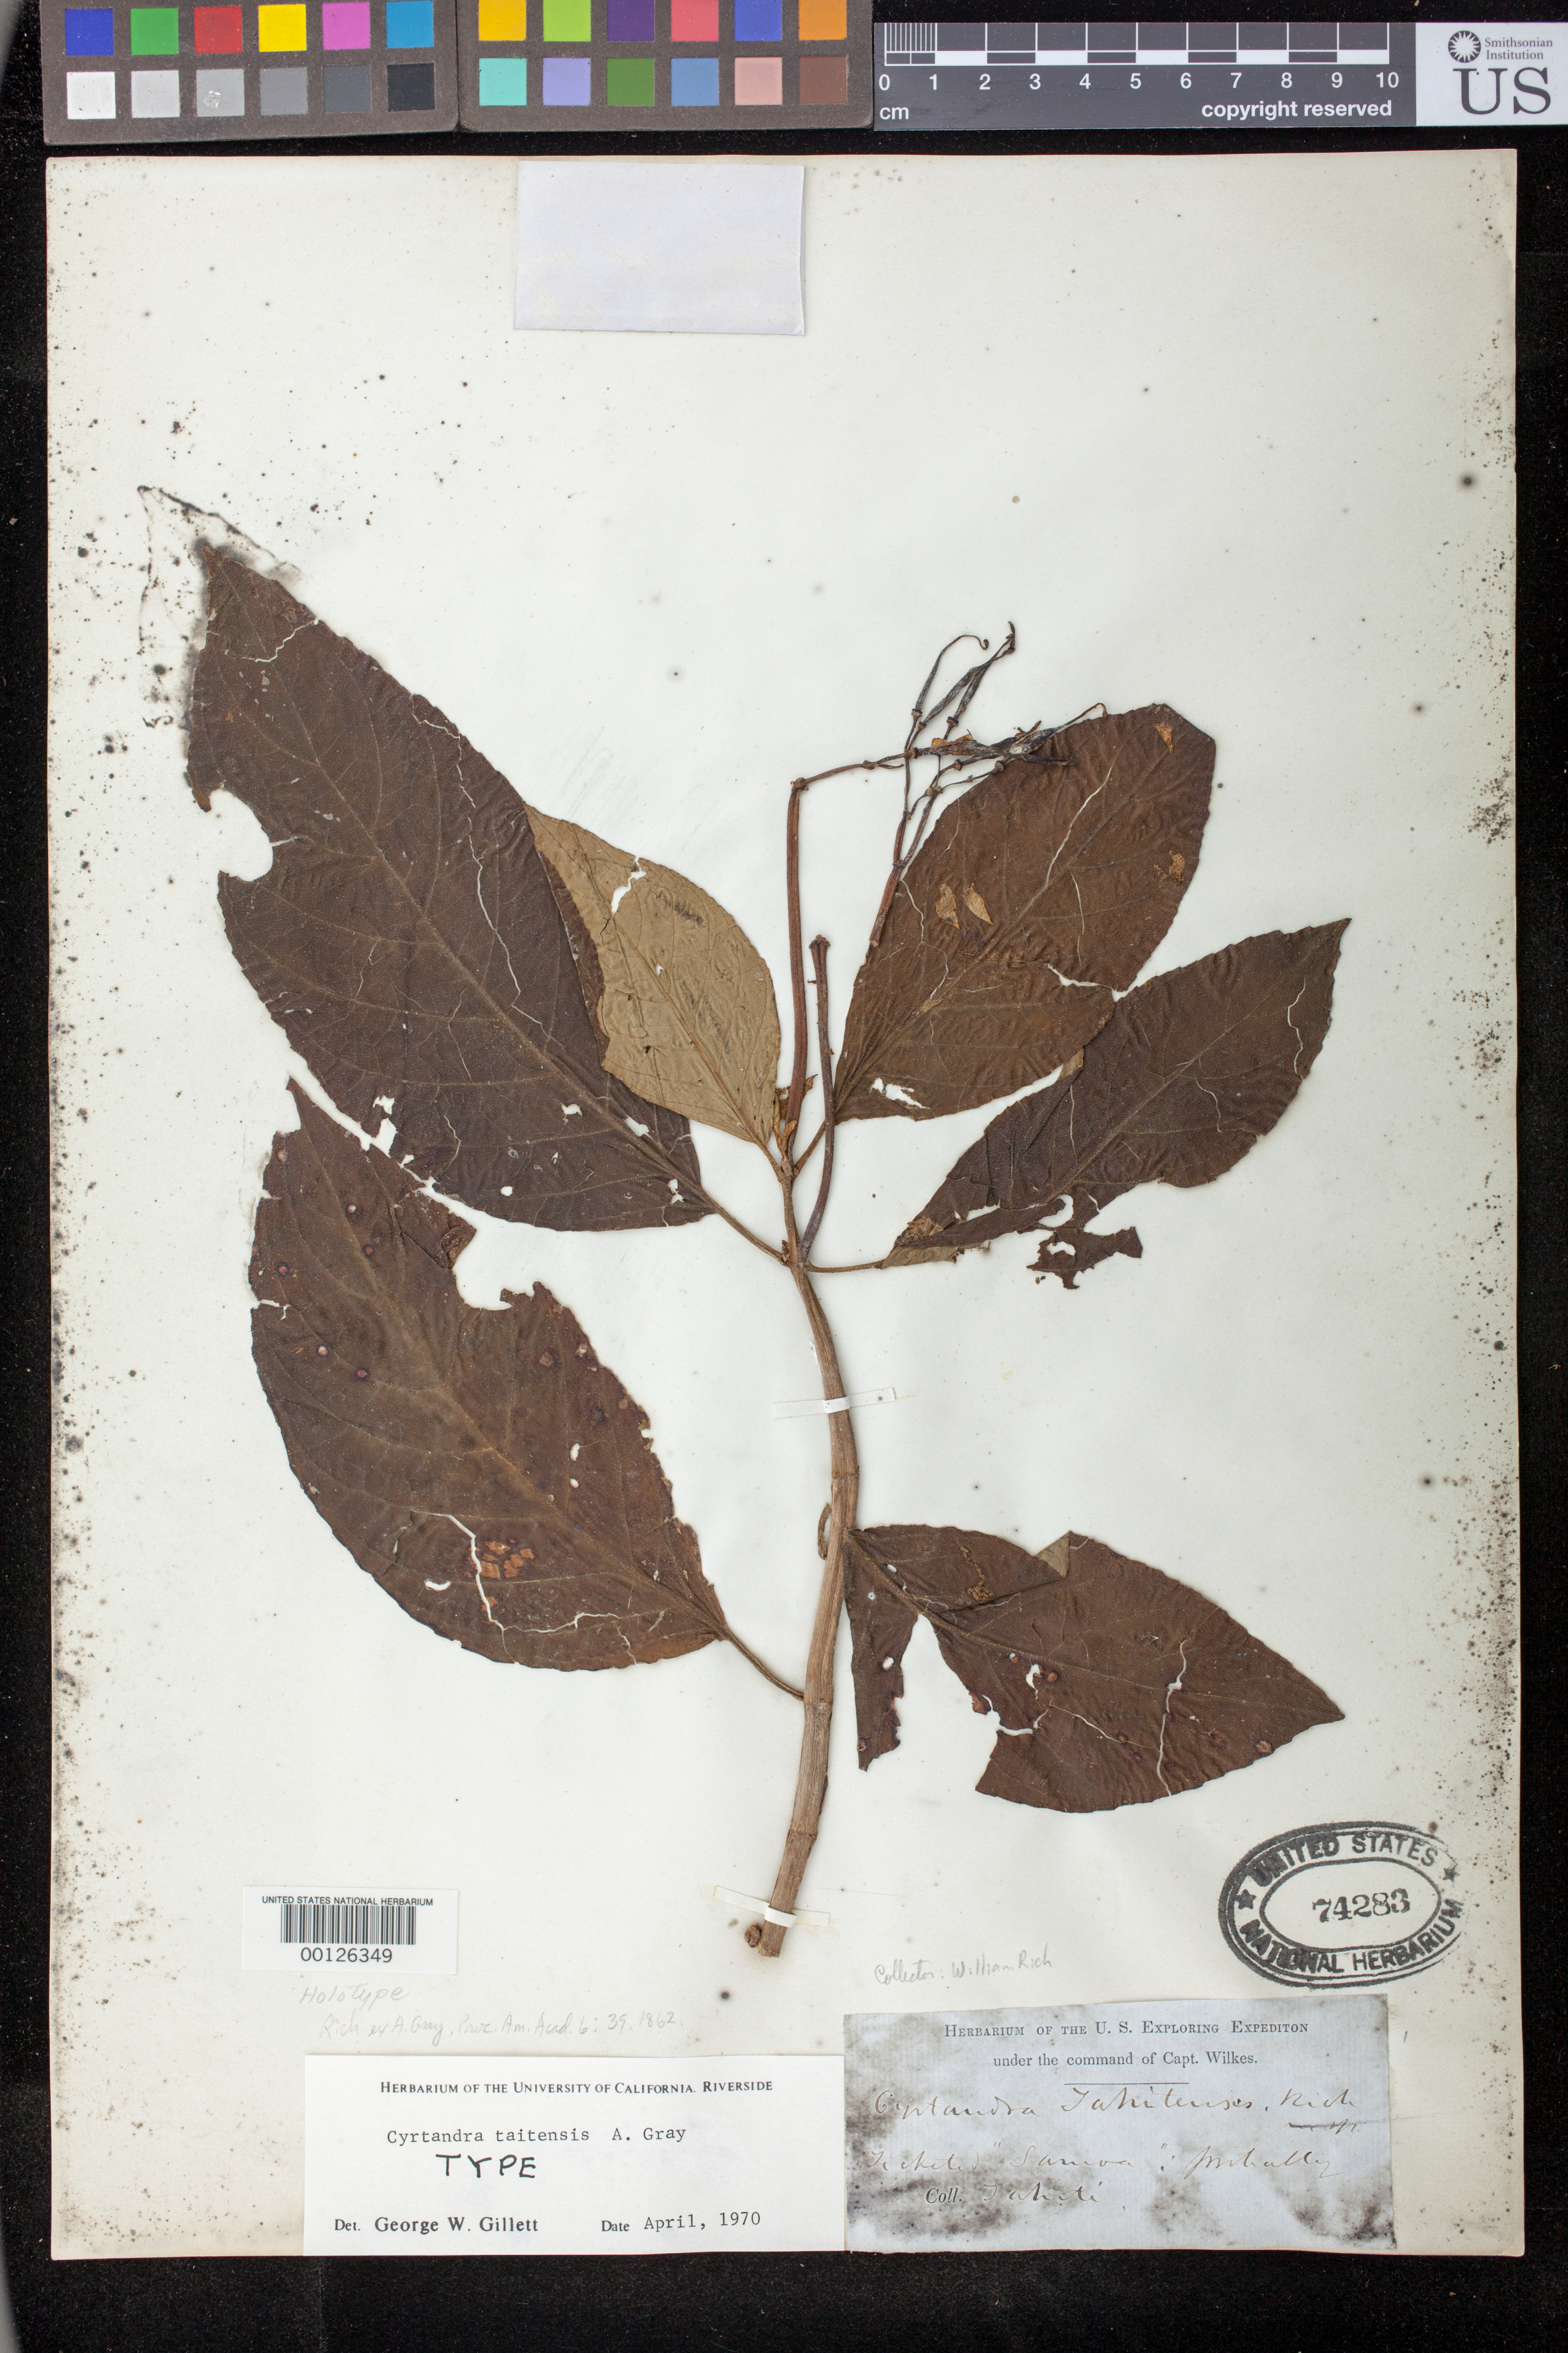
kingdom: Plantae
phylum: Tracheophyta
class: Magnoliopsida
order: Lamiales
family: Gesneriaceae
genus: Cyrtandra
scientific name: Cyrtandra taitensis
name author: W. Rich ex A. Gray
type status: Type Collection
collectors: W. Rich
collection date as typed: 1838 to -- --- 1842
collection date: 1838/1842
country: French Polynesia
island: Tahiti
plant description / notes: One of two original, consecutively numbered US sheets (USNH 74283, 74284), not labeled as "sheet 1" or "sheet 2" (and neither originally indicated as type), annotated by G.W. Gillett (1970) as "TYPE" and "ISOTYPE", consecutively. Lectotypified?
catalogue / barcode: US 74283